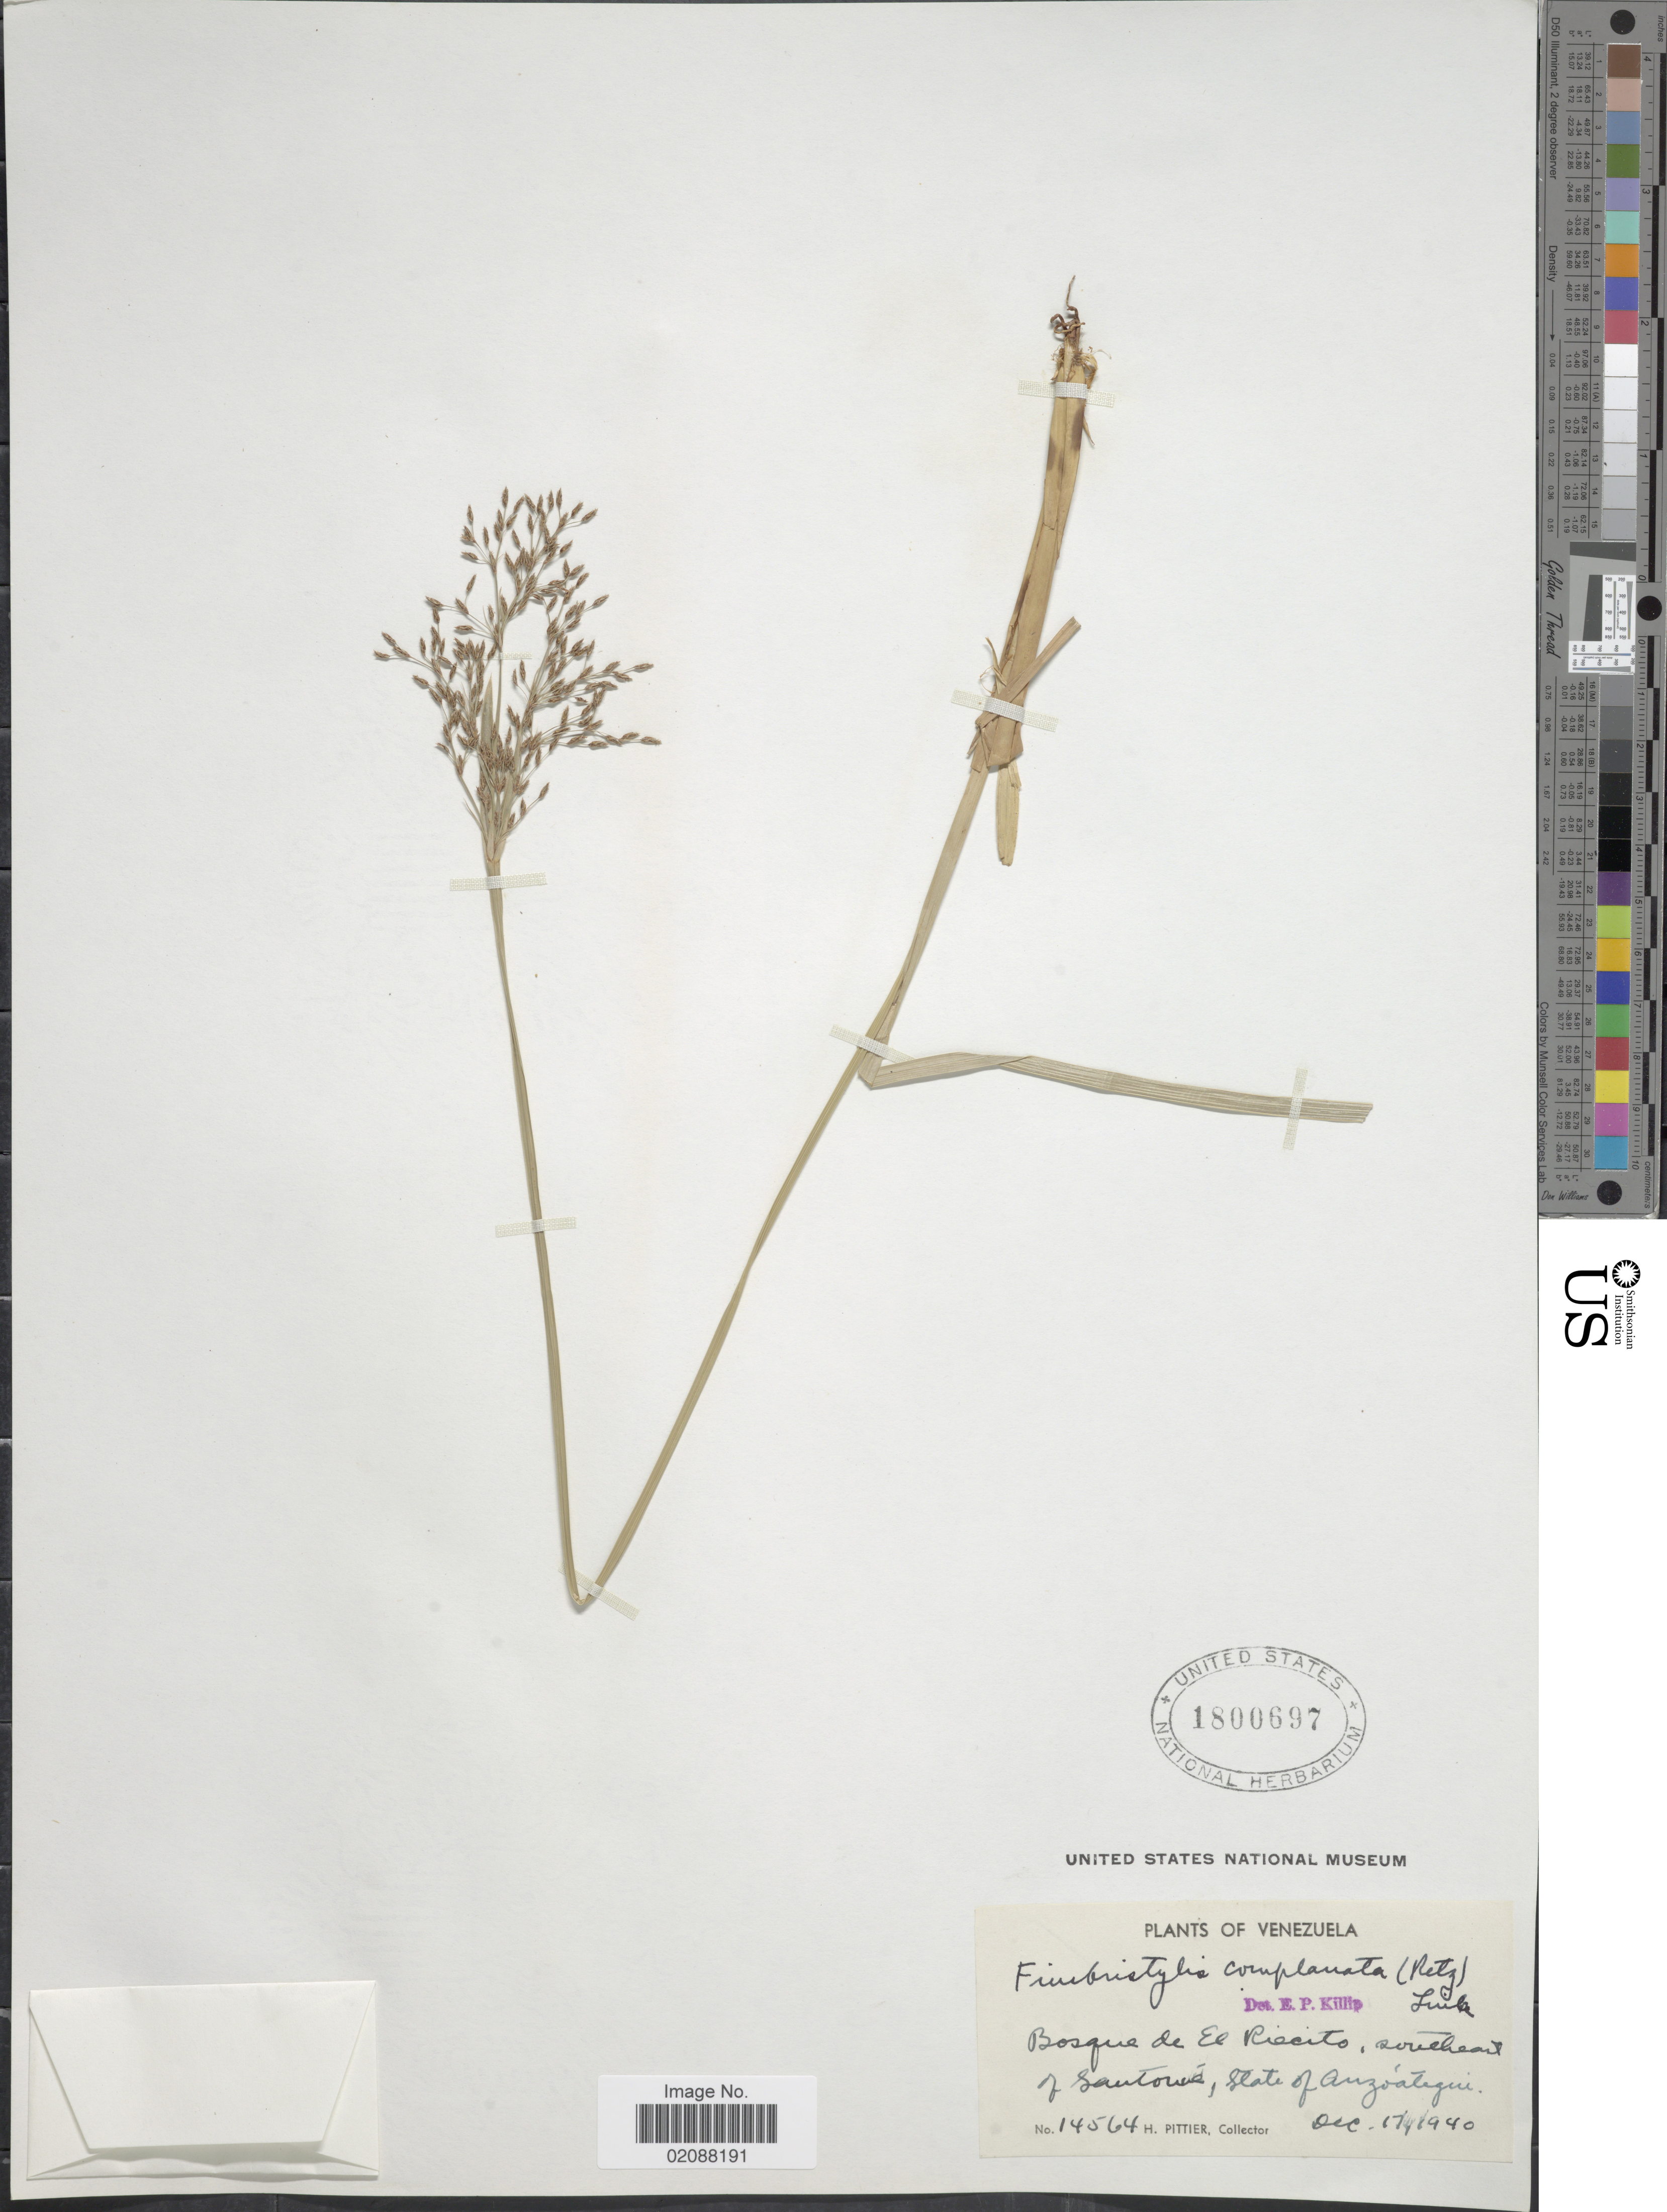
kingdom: Plantae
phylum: Tracheophyta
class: Liliopsida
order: Poales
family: Cyperaceae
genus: Fimbristylis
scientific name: Fimbristylis complanata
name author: (Retz.) Link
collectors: H. F. Pittier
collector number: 14564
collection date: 1940-12-17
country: Venezuela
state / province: Anzoategui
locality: Bosque de el Riecito [forest of Riectio], southeast of Santomé [San Tomé]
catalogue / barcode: US 1800697